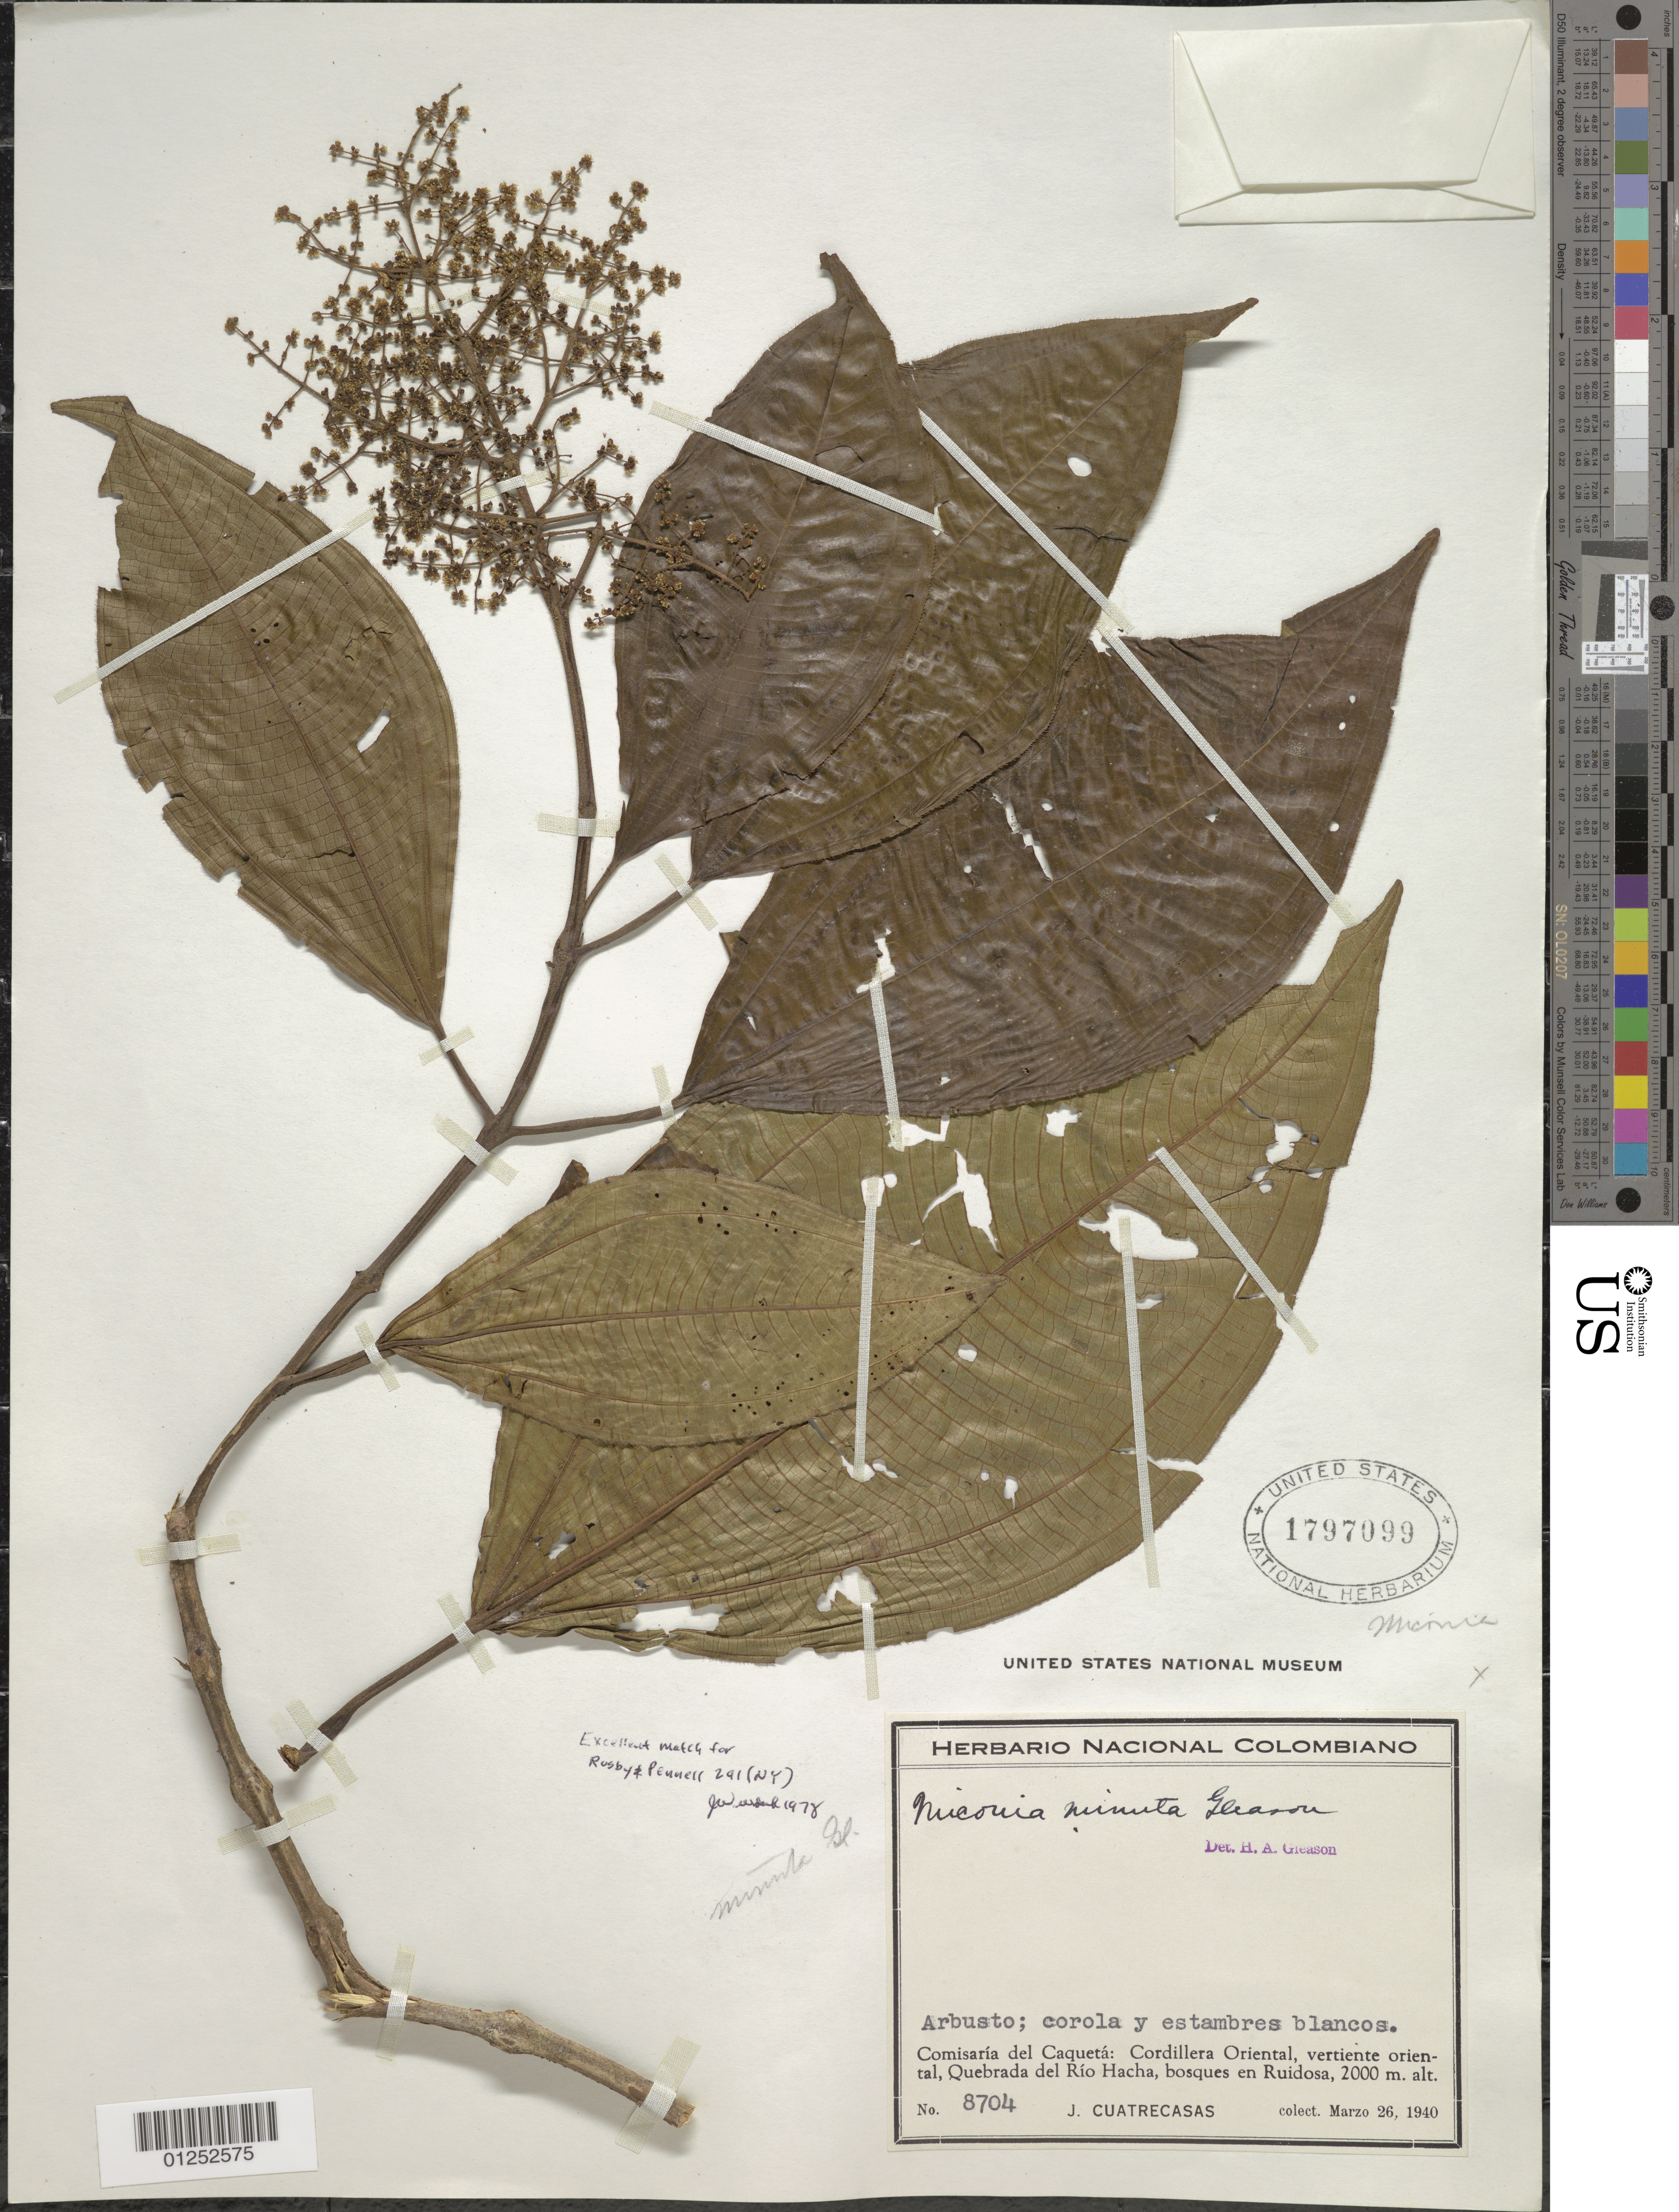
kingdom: Plantae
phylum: Tracheophyta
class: Magnoliopsida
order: Myrtales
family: Melastomataceae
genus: Miconia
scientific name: Miconia minuta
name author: Gleason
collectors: J. Cuatrecasas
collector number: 8704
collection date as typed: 26 Mar 1940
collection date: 1940-03-26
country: Colombia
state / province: Caquetá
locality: Cordillera Oriental, E slope, Quebrada del Rio Hacha, woods in Ruidosa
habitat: bosques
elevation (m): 2000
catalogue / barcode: US 1797099